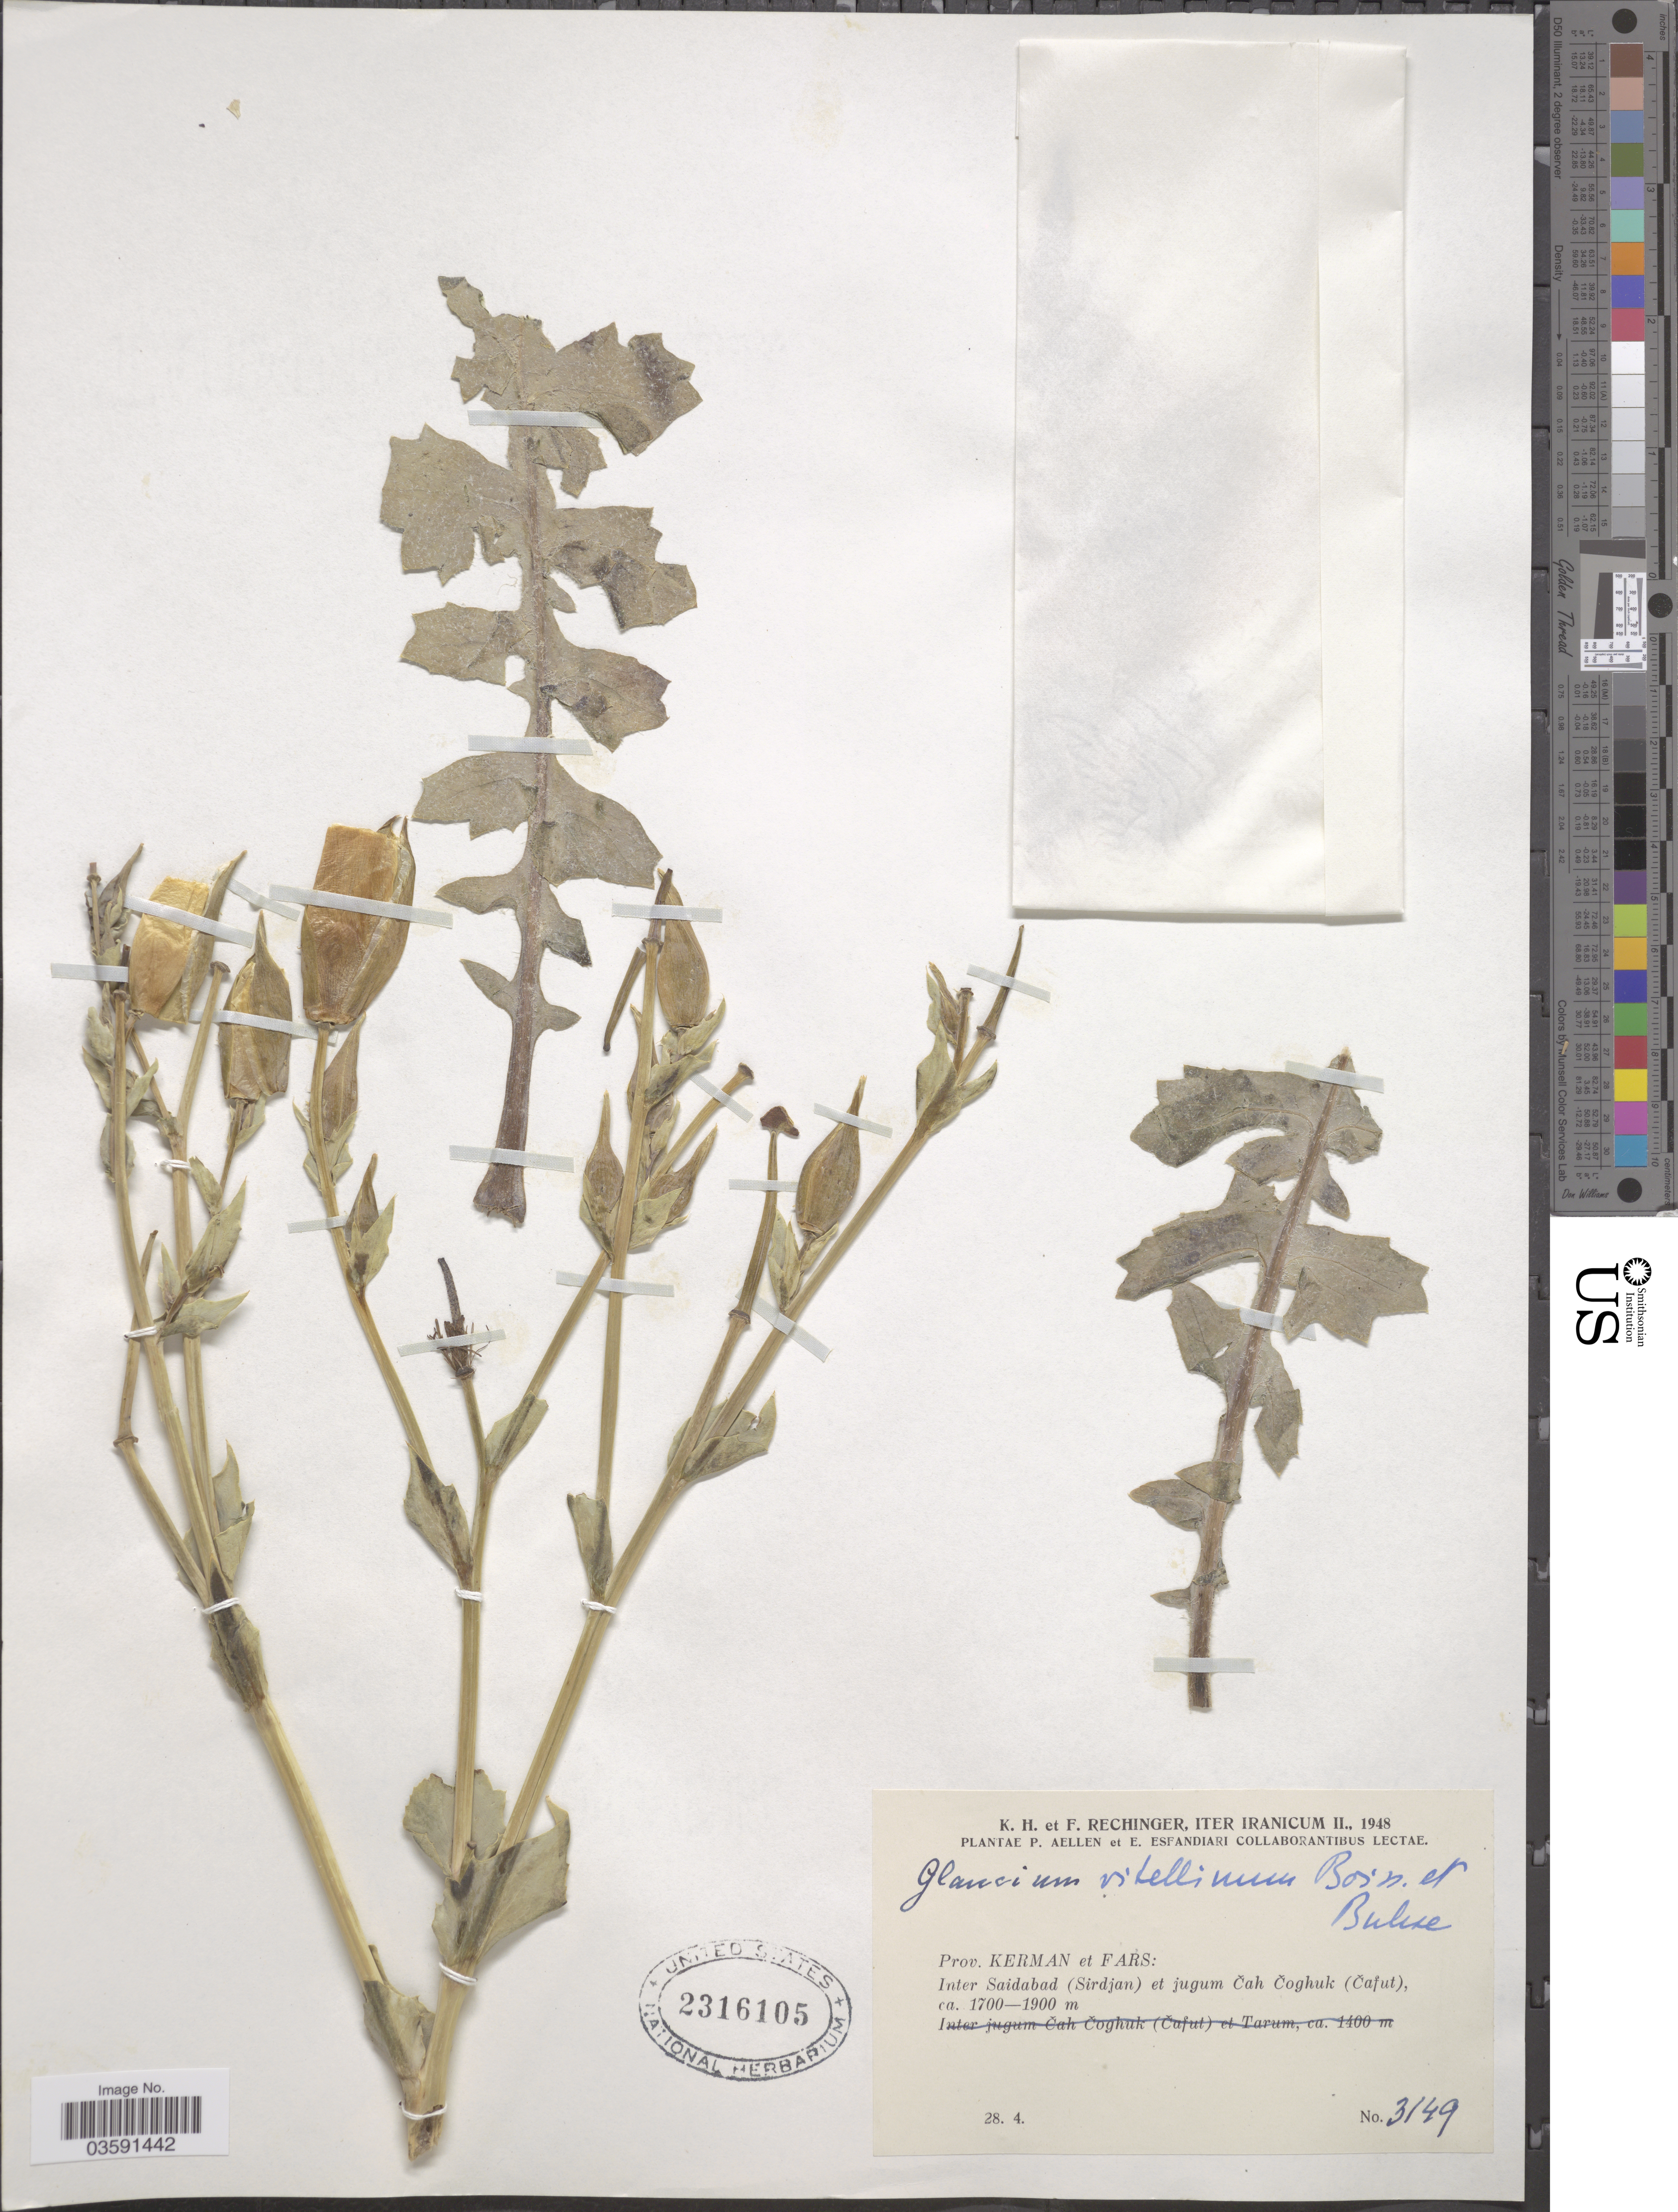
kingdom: Plantae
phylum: Tracheophyta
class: Magnoliopsida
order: Ranunculales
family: Papaveraceae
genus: Glaucium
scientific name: Glaucium vitellinum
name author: Boiss. & Buhse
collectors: K. H. Rechinger & F. Rechinger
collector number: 3149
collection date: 1948-04-28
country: Iran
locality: Prov. Kerman et Fars: Inter Saidabad (Sirdjan) et jugum Čah Čoghuk (Čafut).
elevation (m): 1700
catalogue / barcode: US 2316105